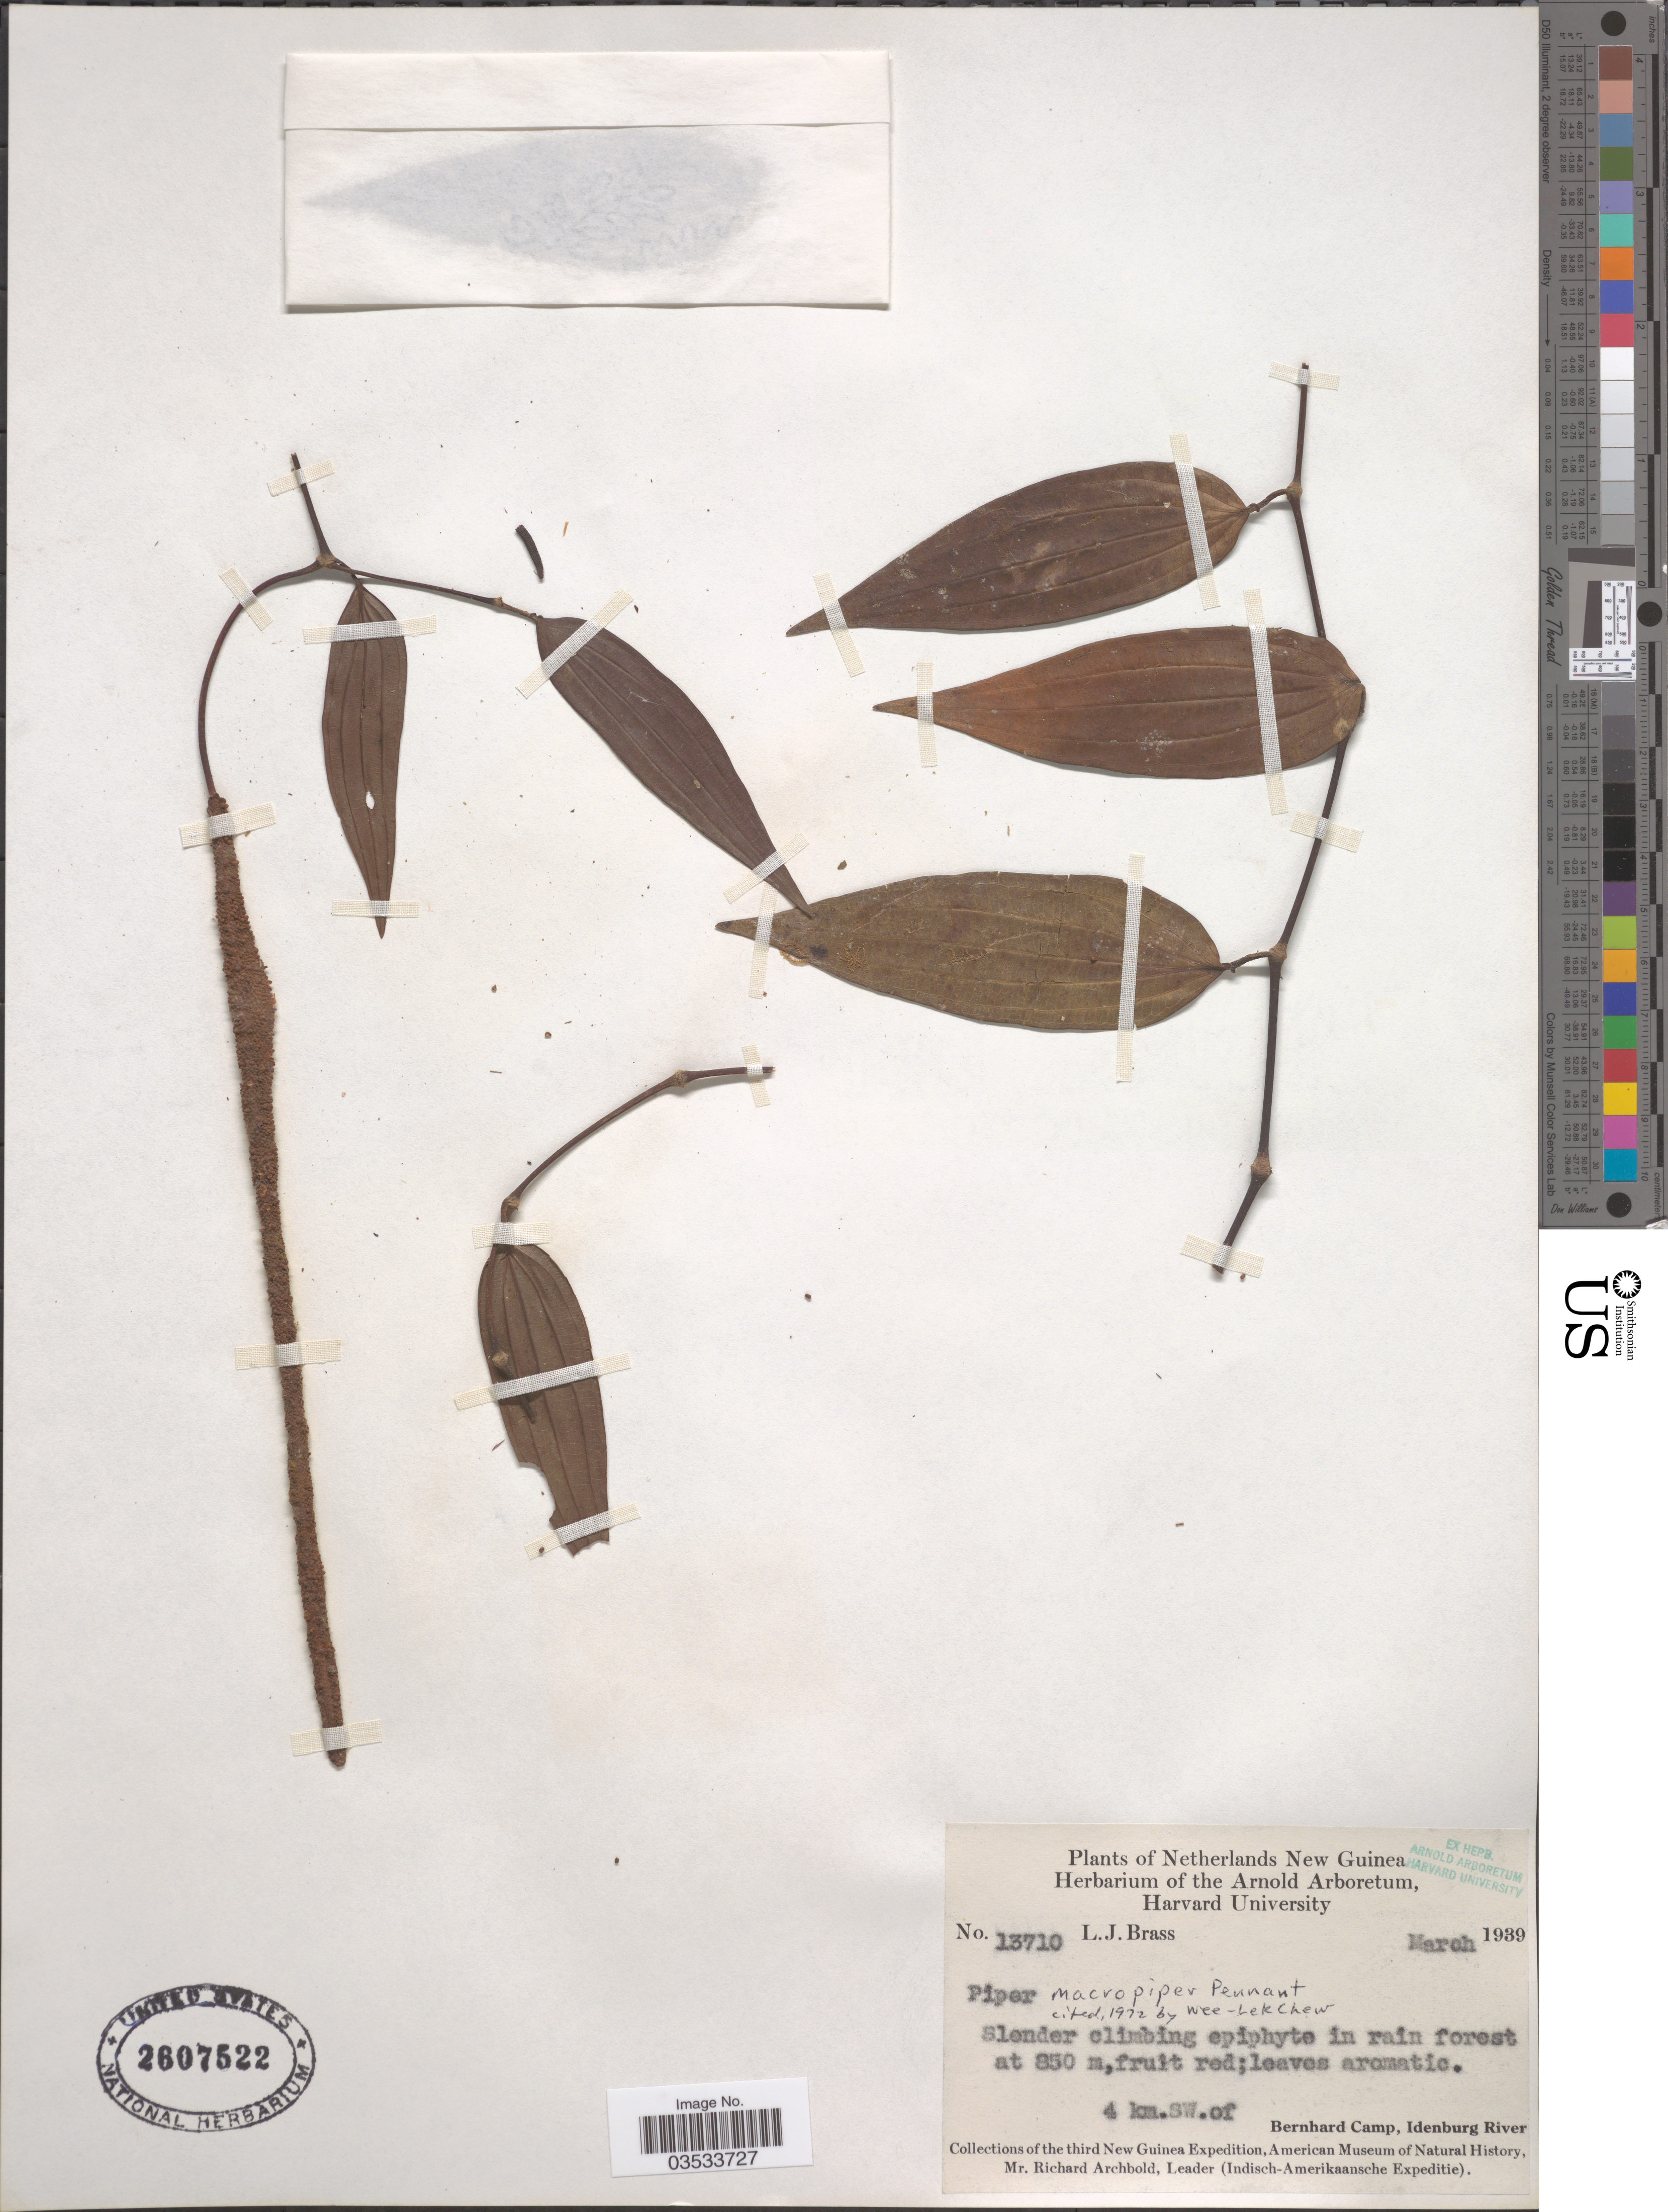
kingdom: Plantae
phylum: Tracheophyta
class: Magnoliopsida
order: Piperales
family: Piperaceae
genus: Piper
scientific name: Piper macropiper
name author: Pennant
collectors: L. J. Brass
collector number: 13710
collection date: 1939-03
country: Indonesia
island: New Guinea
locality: Netherlands New Guinea. 4 km. SW. of Bernhard Camp, Idenburg River.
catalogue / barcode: US 2607522